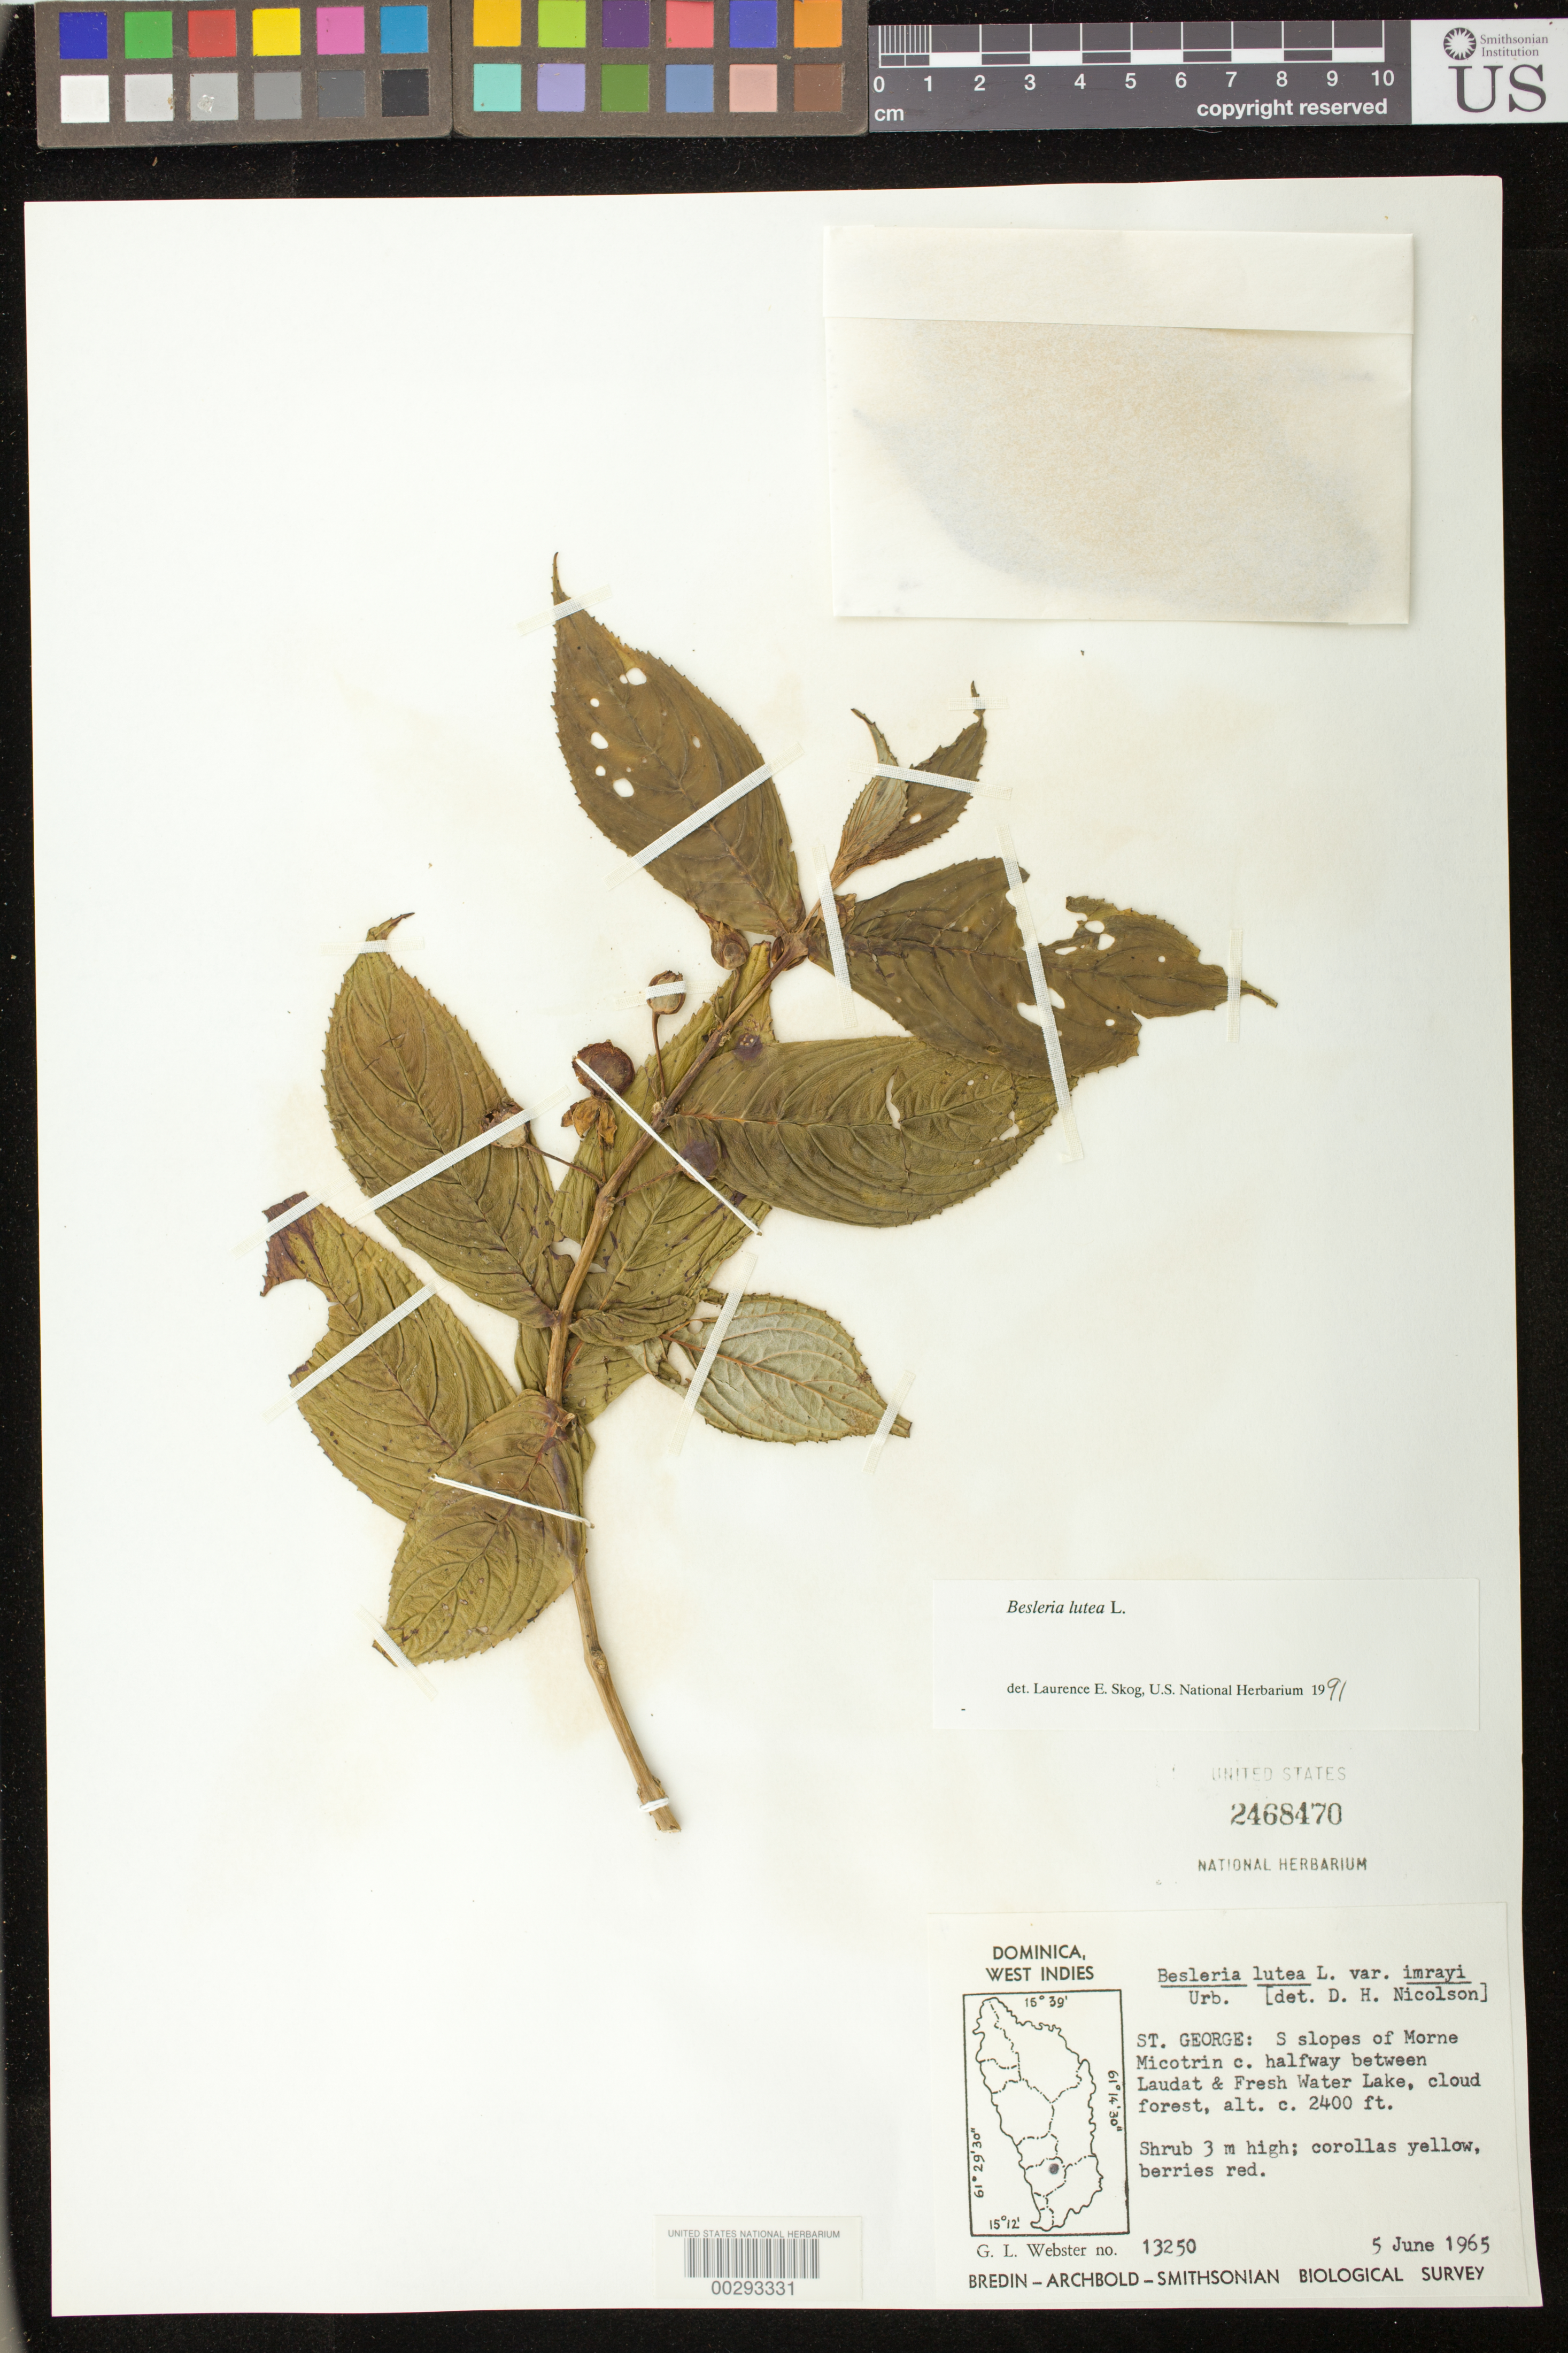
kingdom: Plantae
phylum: Tracheophyta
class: Magnoliopsida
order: Lamiales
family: Gesneriaceae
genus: Besleria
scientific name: Besleria lutea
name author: L.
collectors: G. L. Webster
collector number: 13250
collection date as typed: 05 Jun 1965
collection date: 1965-06-05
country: Dominica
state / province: St. George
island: Dominica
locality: S slopes of Morne Micotrin, between Laudat and Fresh Water Lake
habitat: Cloud forest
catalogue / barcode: US 246470